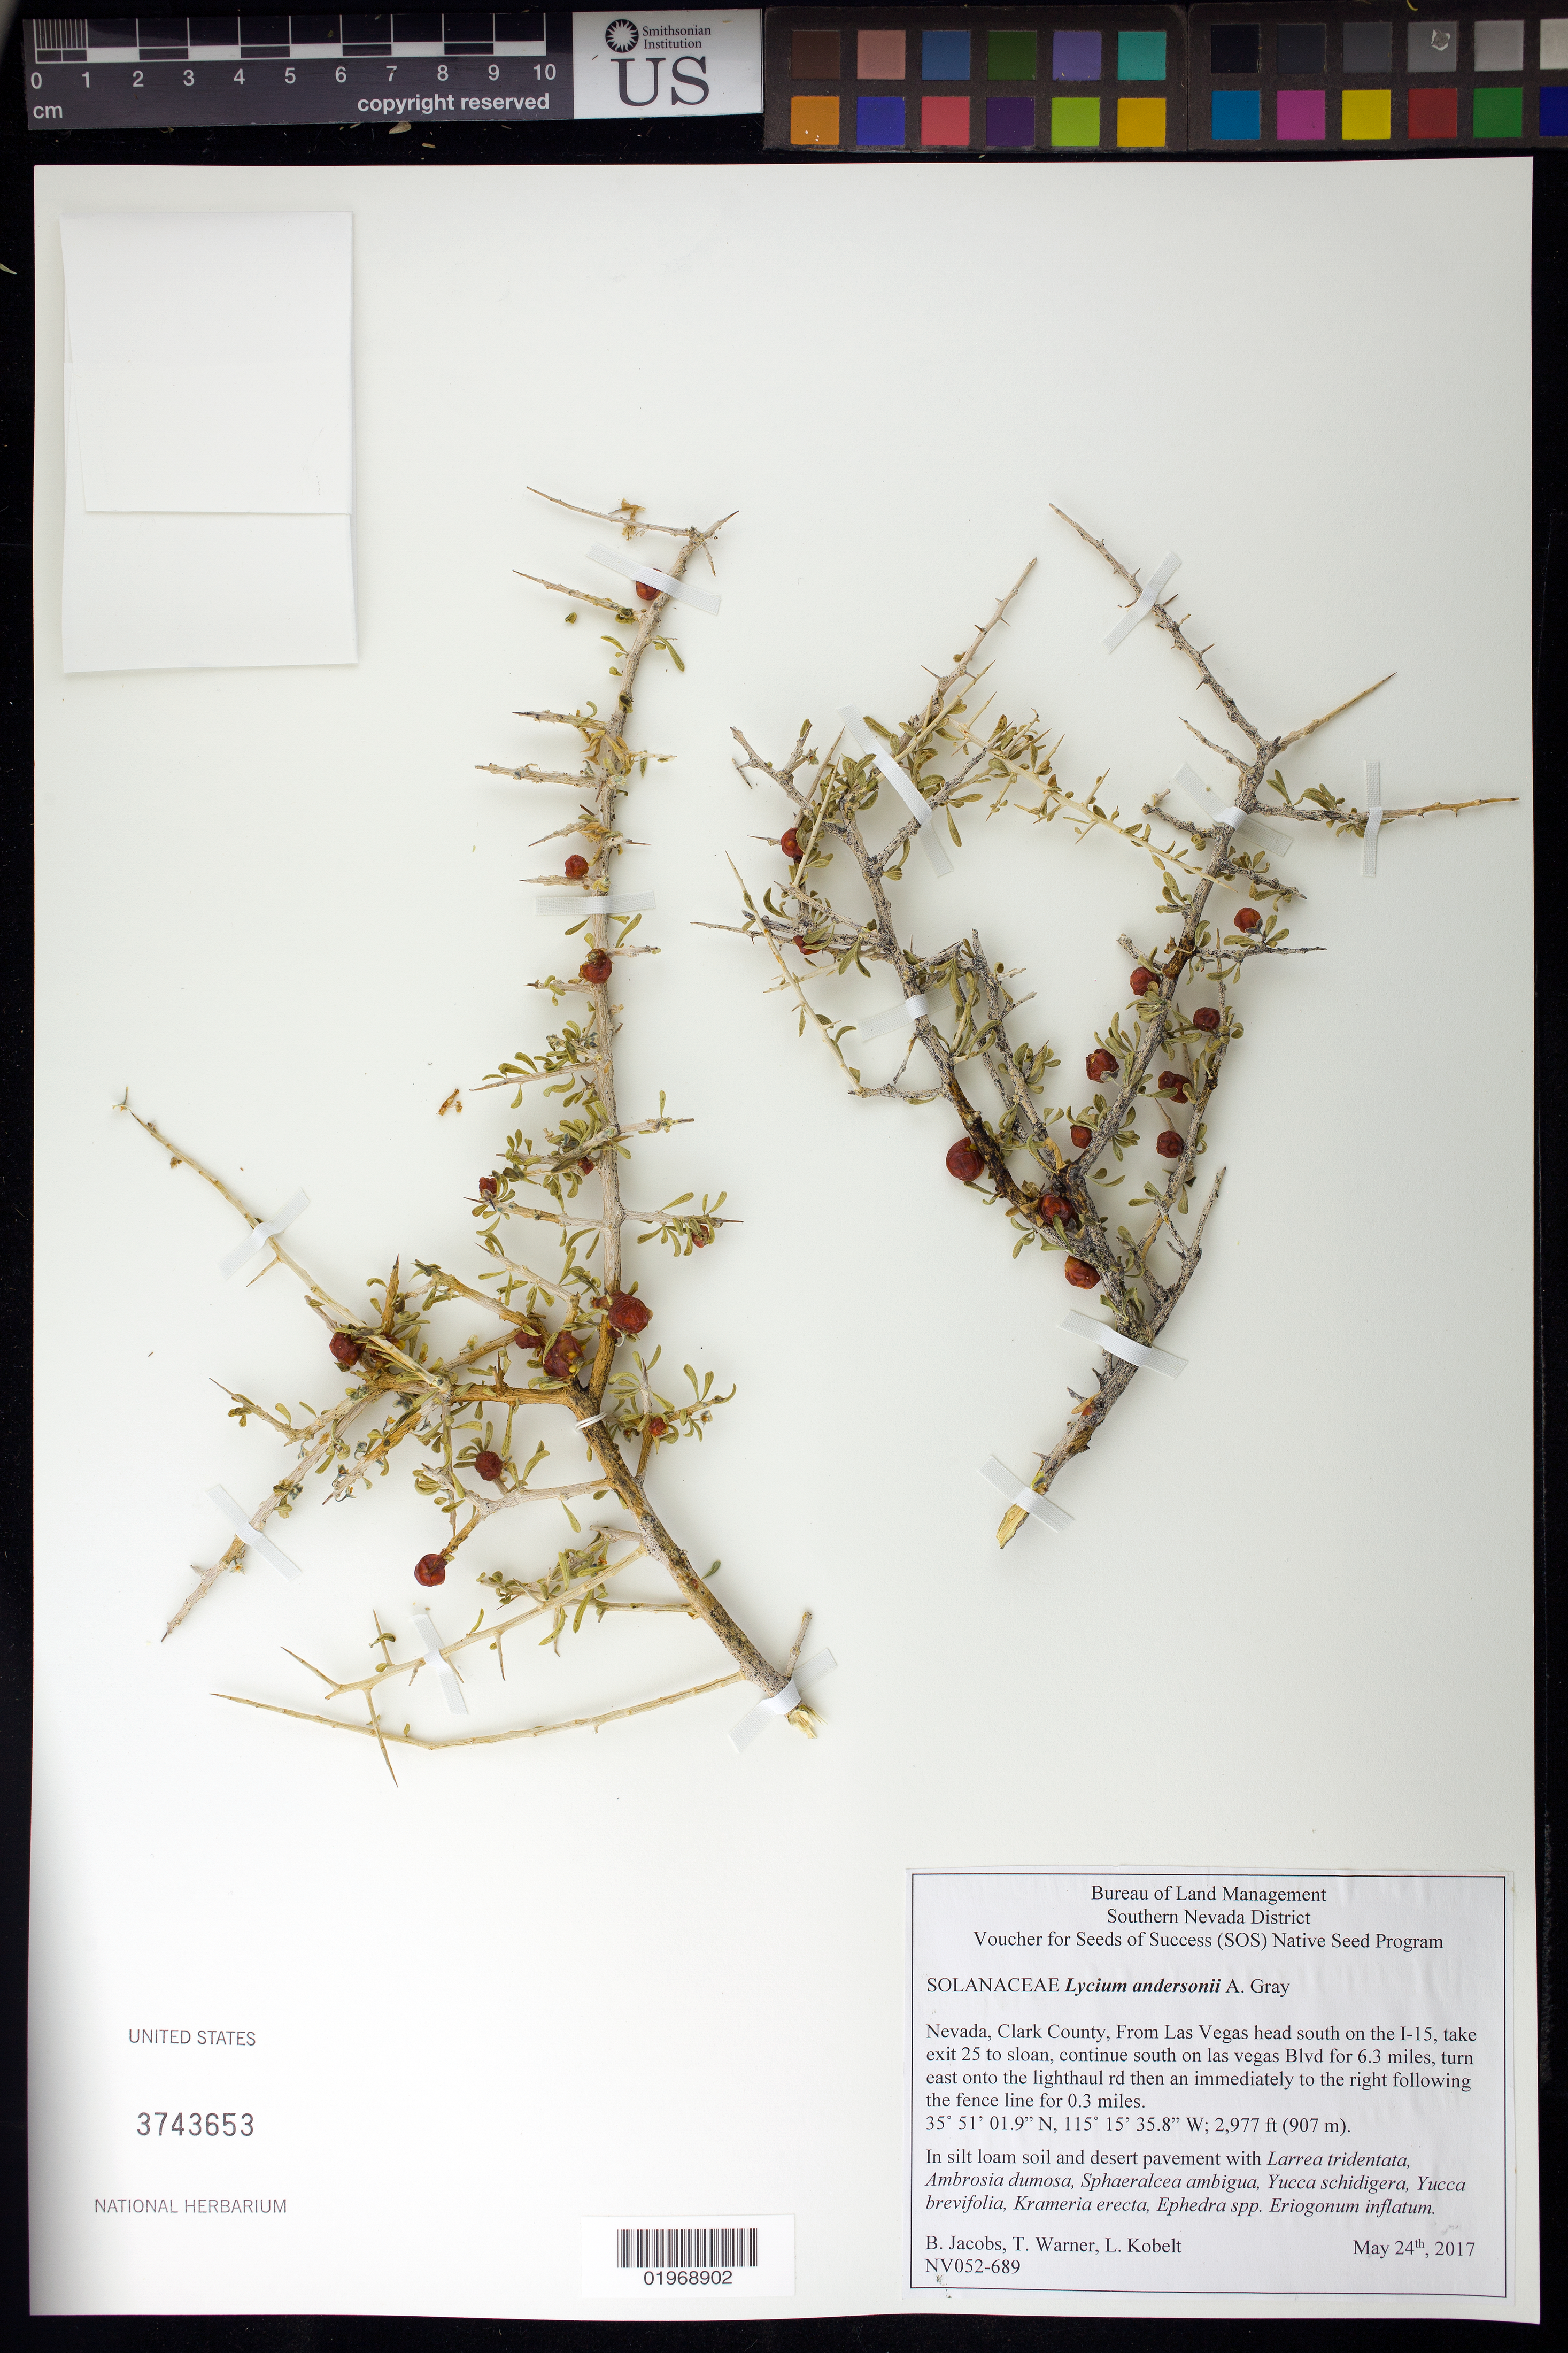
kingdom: Plantae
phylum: Tracheophyta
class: Magnoliopsida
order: Solanales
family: Solanaceae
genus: Lycium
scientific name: Lycium andersonii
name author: A. Gray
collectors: B. Jacobs, L. Kobelt & T. Warner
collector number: NV052-689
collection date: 2017-05-24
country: United States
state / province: Nevada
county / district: Clark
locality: Lighthaul rd then an immediately to the right following the fence line for 0.3 miles.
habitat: In silt loam soil and desert pavement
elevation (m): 907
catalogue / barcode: US 3743656